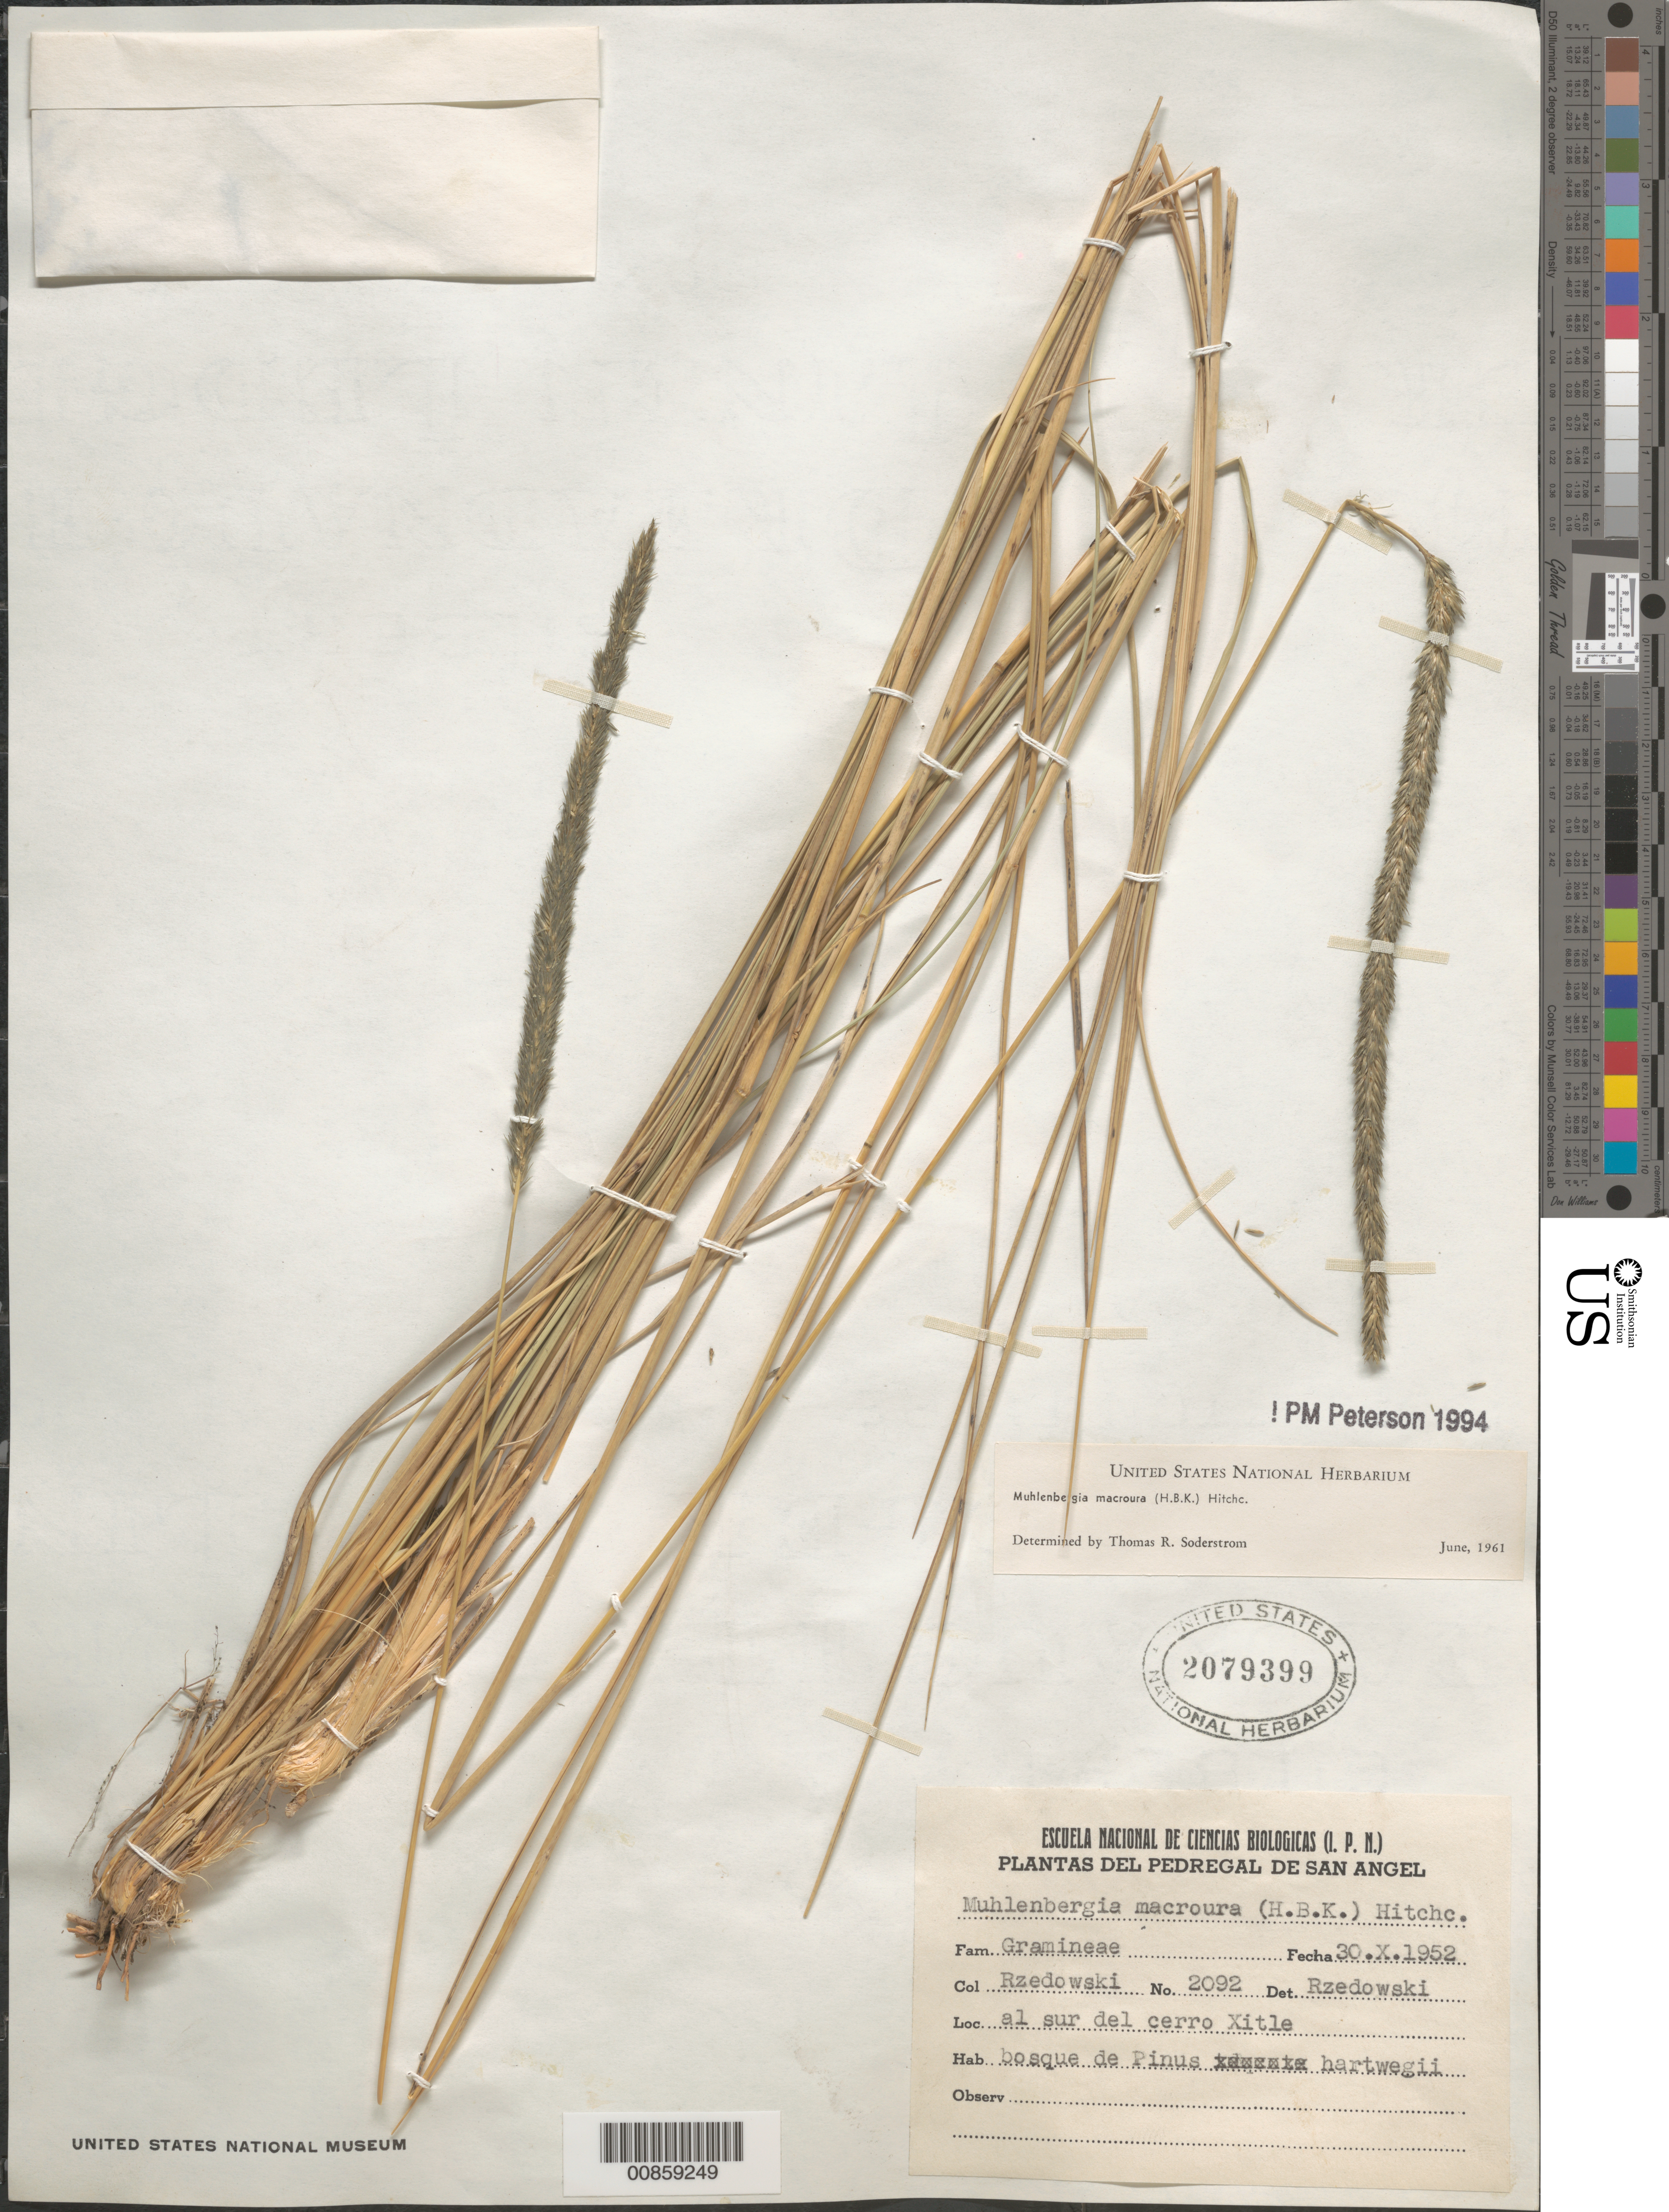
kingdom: Plantae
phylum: Tracheophyta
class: Liliopsida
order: Poales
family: Poaceae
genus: Muhlenbergia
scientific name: Muhlenbergia macroura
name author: (Kunth) Hitchc.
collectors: J. Rzedowski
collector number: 2092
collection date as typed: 30 Oct 1952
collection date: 1952-10-30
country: Mexico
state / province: Distrito Federal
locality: Al S del cerro El Xitle, D.F.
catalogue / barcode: US 2079399